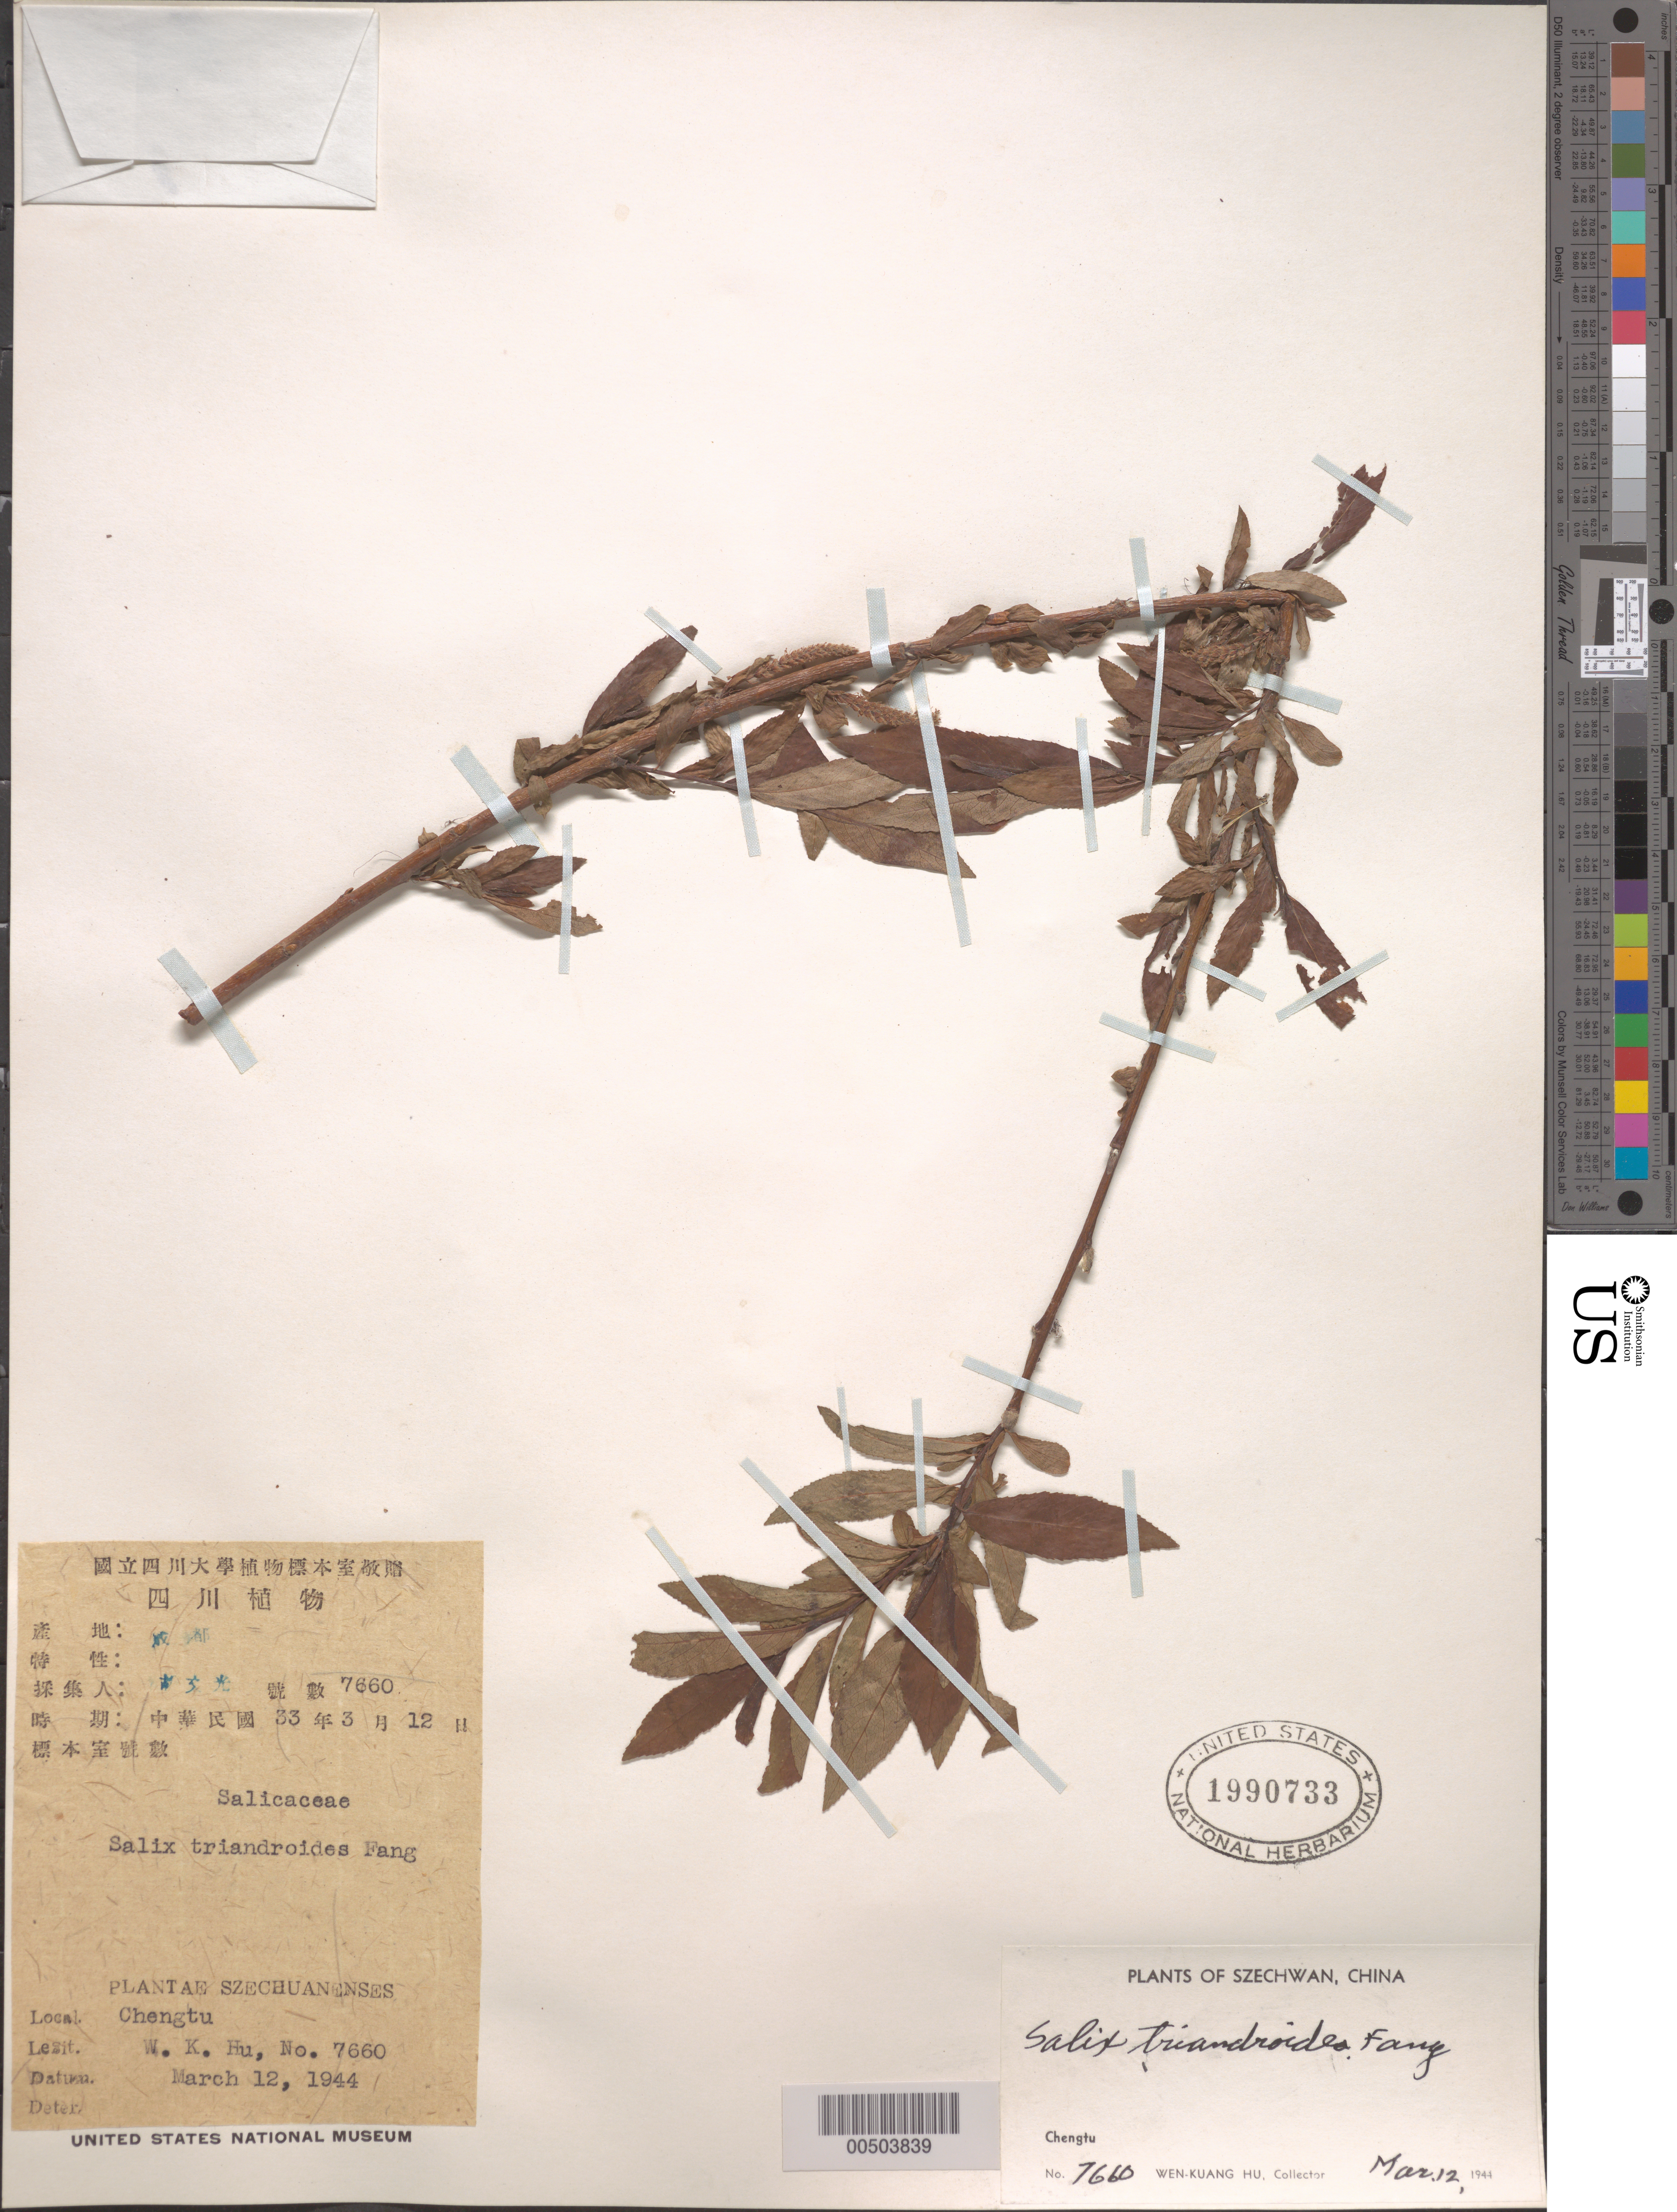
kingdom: Plantae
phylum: Tracheophyta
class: Magnoliopsida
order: Malpighiales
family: Salicaceae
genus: Salix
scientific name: Salix triandroides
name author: W.P. Fang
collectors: W. Y. Hu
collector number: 7660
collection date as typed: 12 Mar 1944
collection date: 1944-03-12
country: China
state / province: Sichuan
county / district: Chengdu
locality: Ch'eng-tu Shih. [= Chengdu Shi]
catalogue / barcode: US 1990733